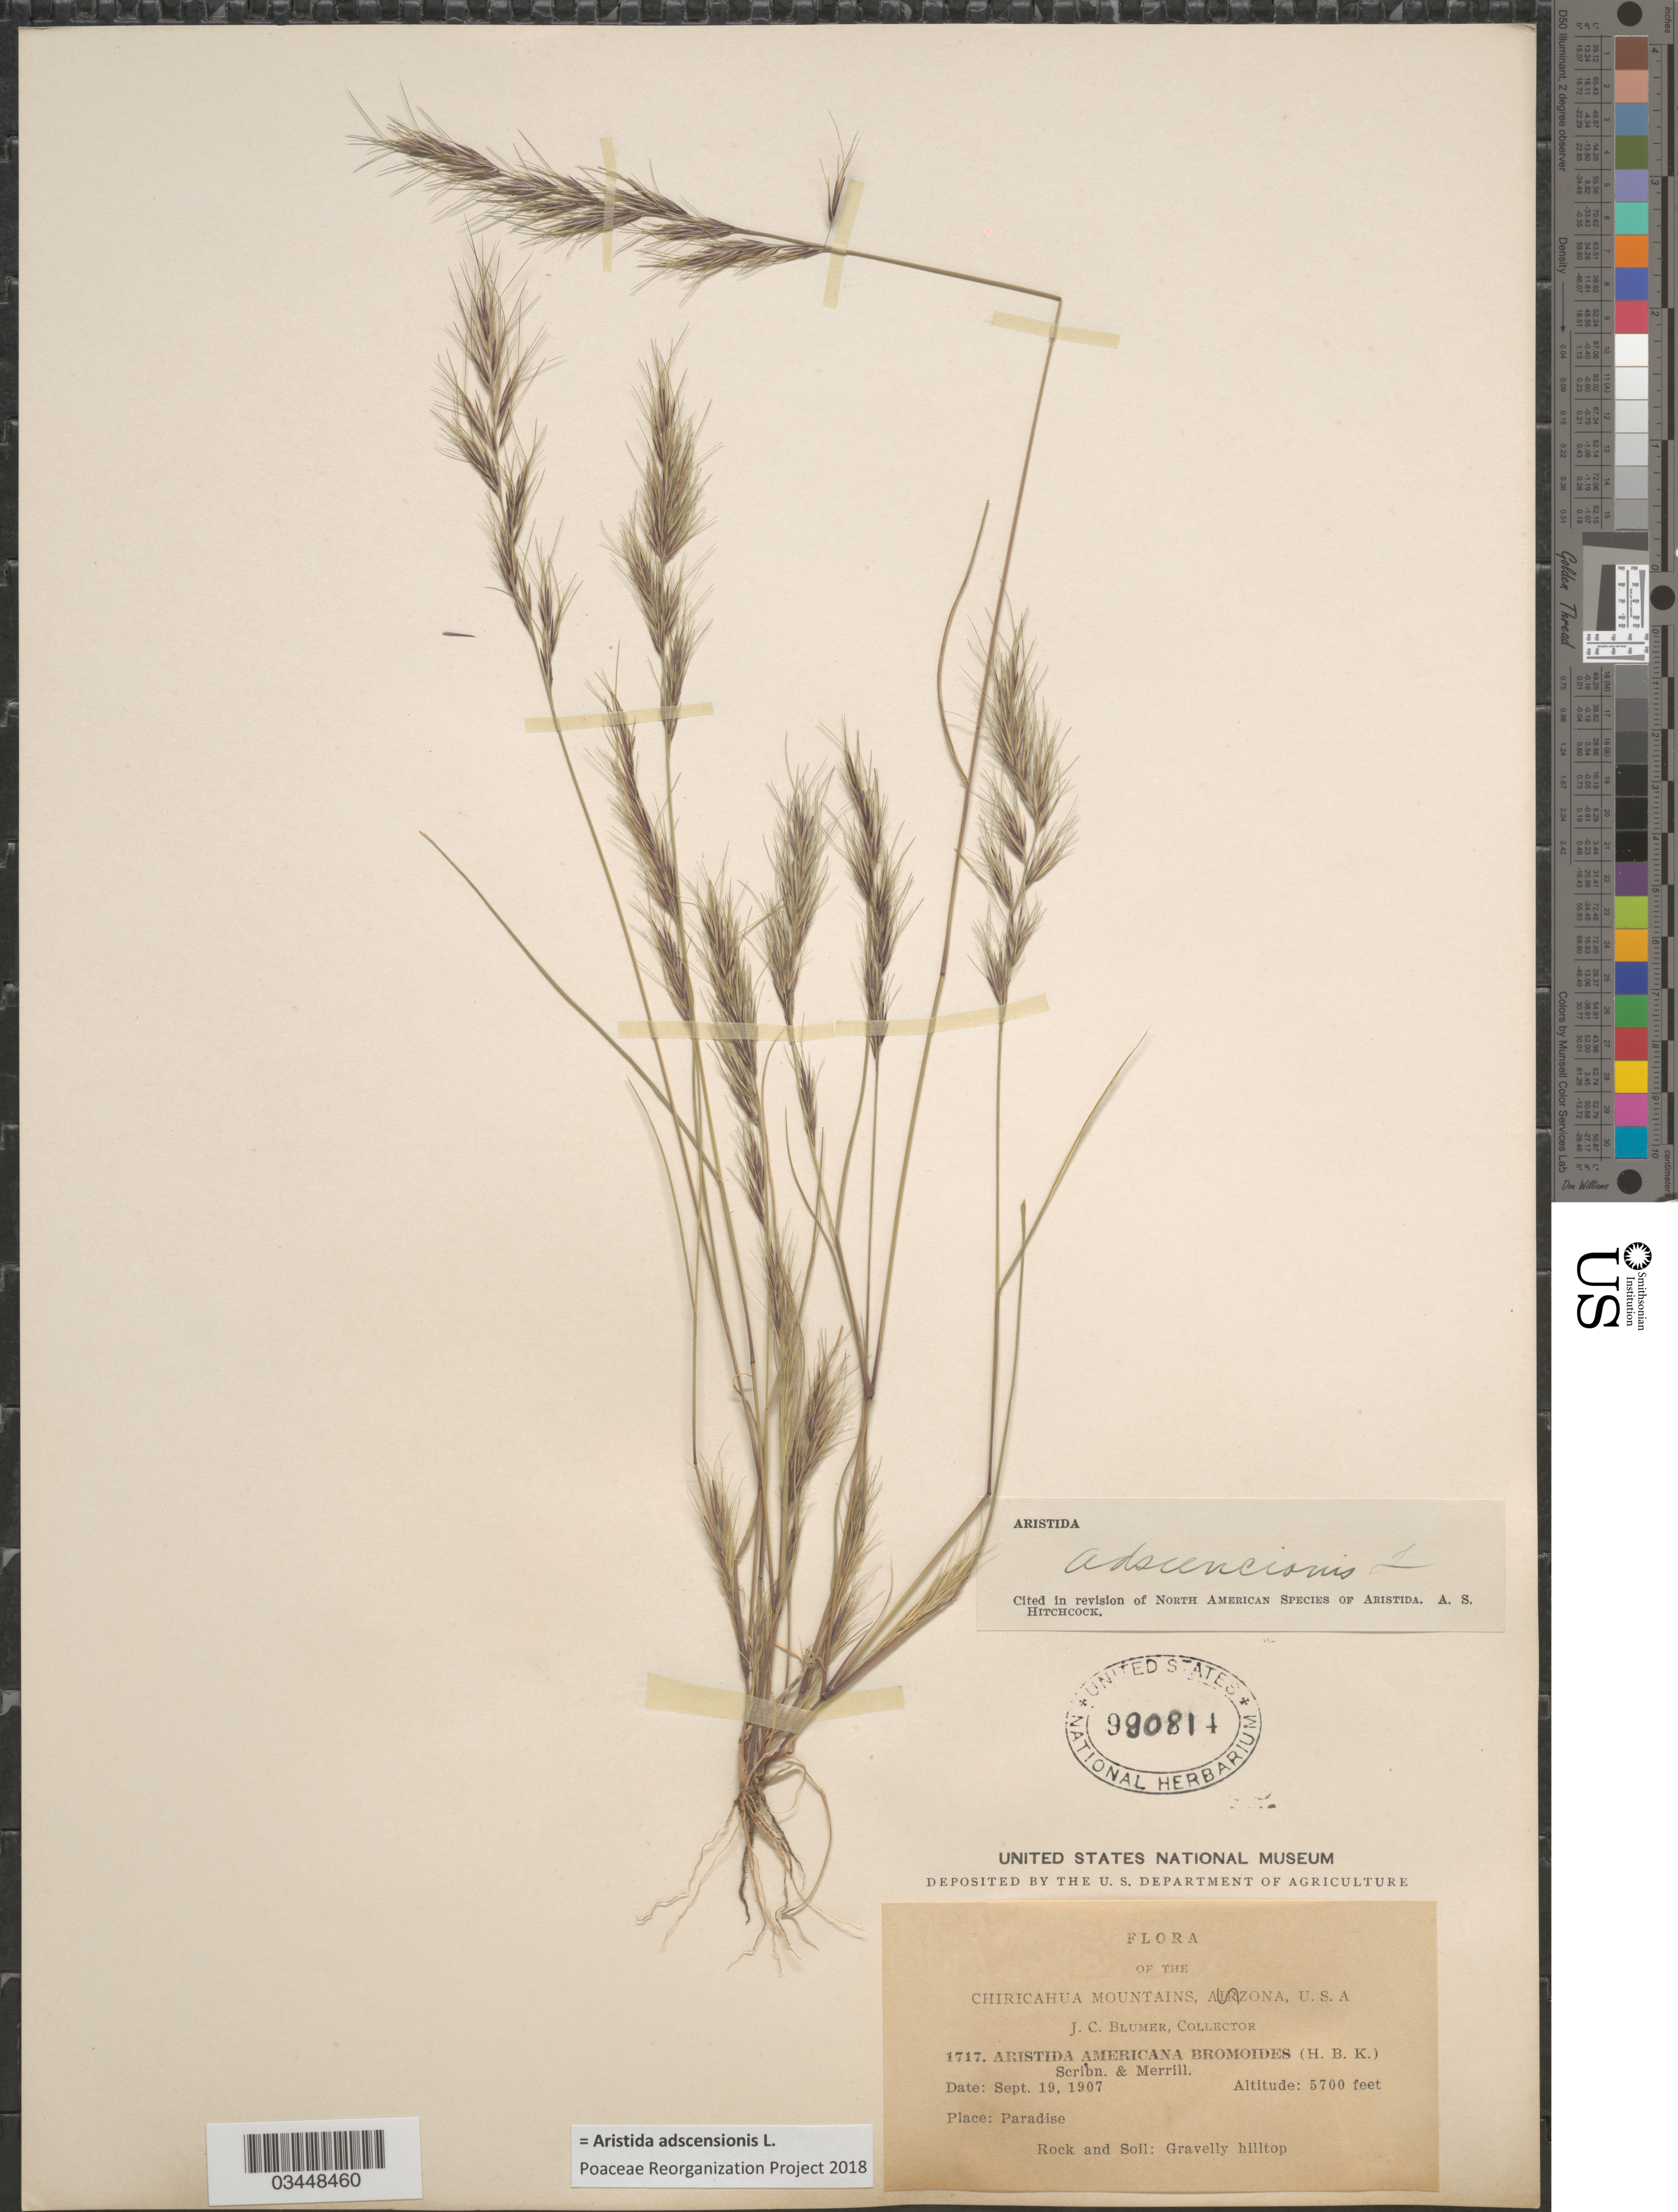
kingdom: Plantae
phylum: Tracheophyta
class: Liliopsida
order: Poales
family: Poaceae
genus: Aristida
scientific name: Aristida adscensionis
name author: L.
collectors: J. C. Blumer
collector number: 1717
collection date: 1907-09-19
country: United States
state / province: Arizona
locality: Chiricahua Mountains. Paradise.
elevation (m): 1737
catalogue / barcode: US 990814